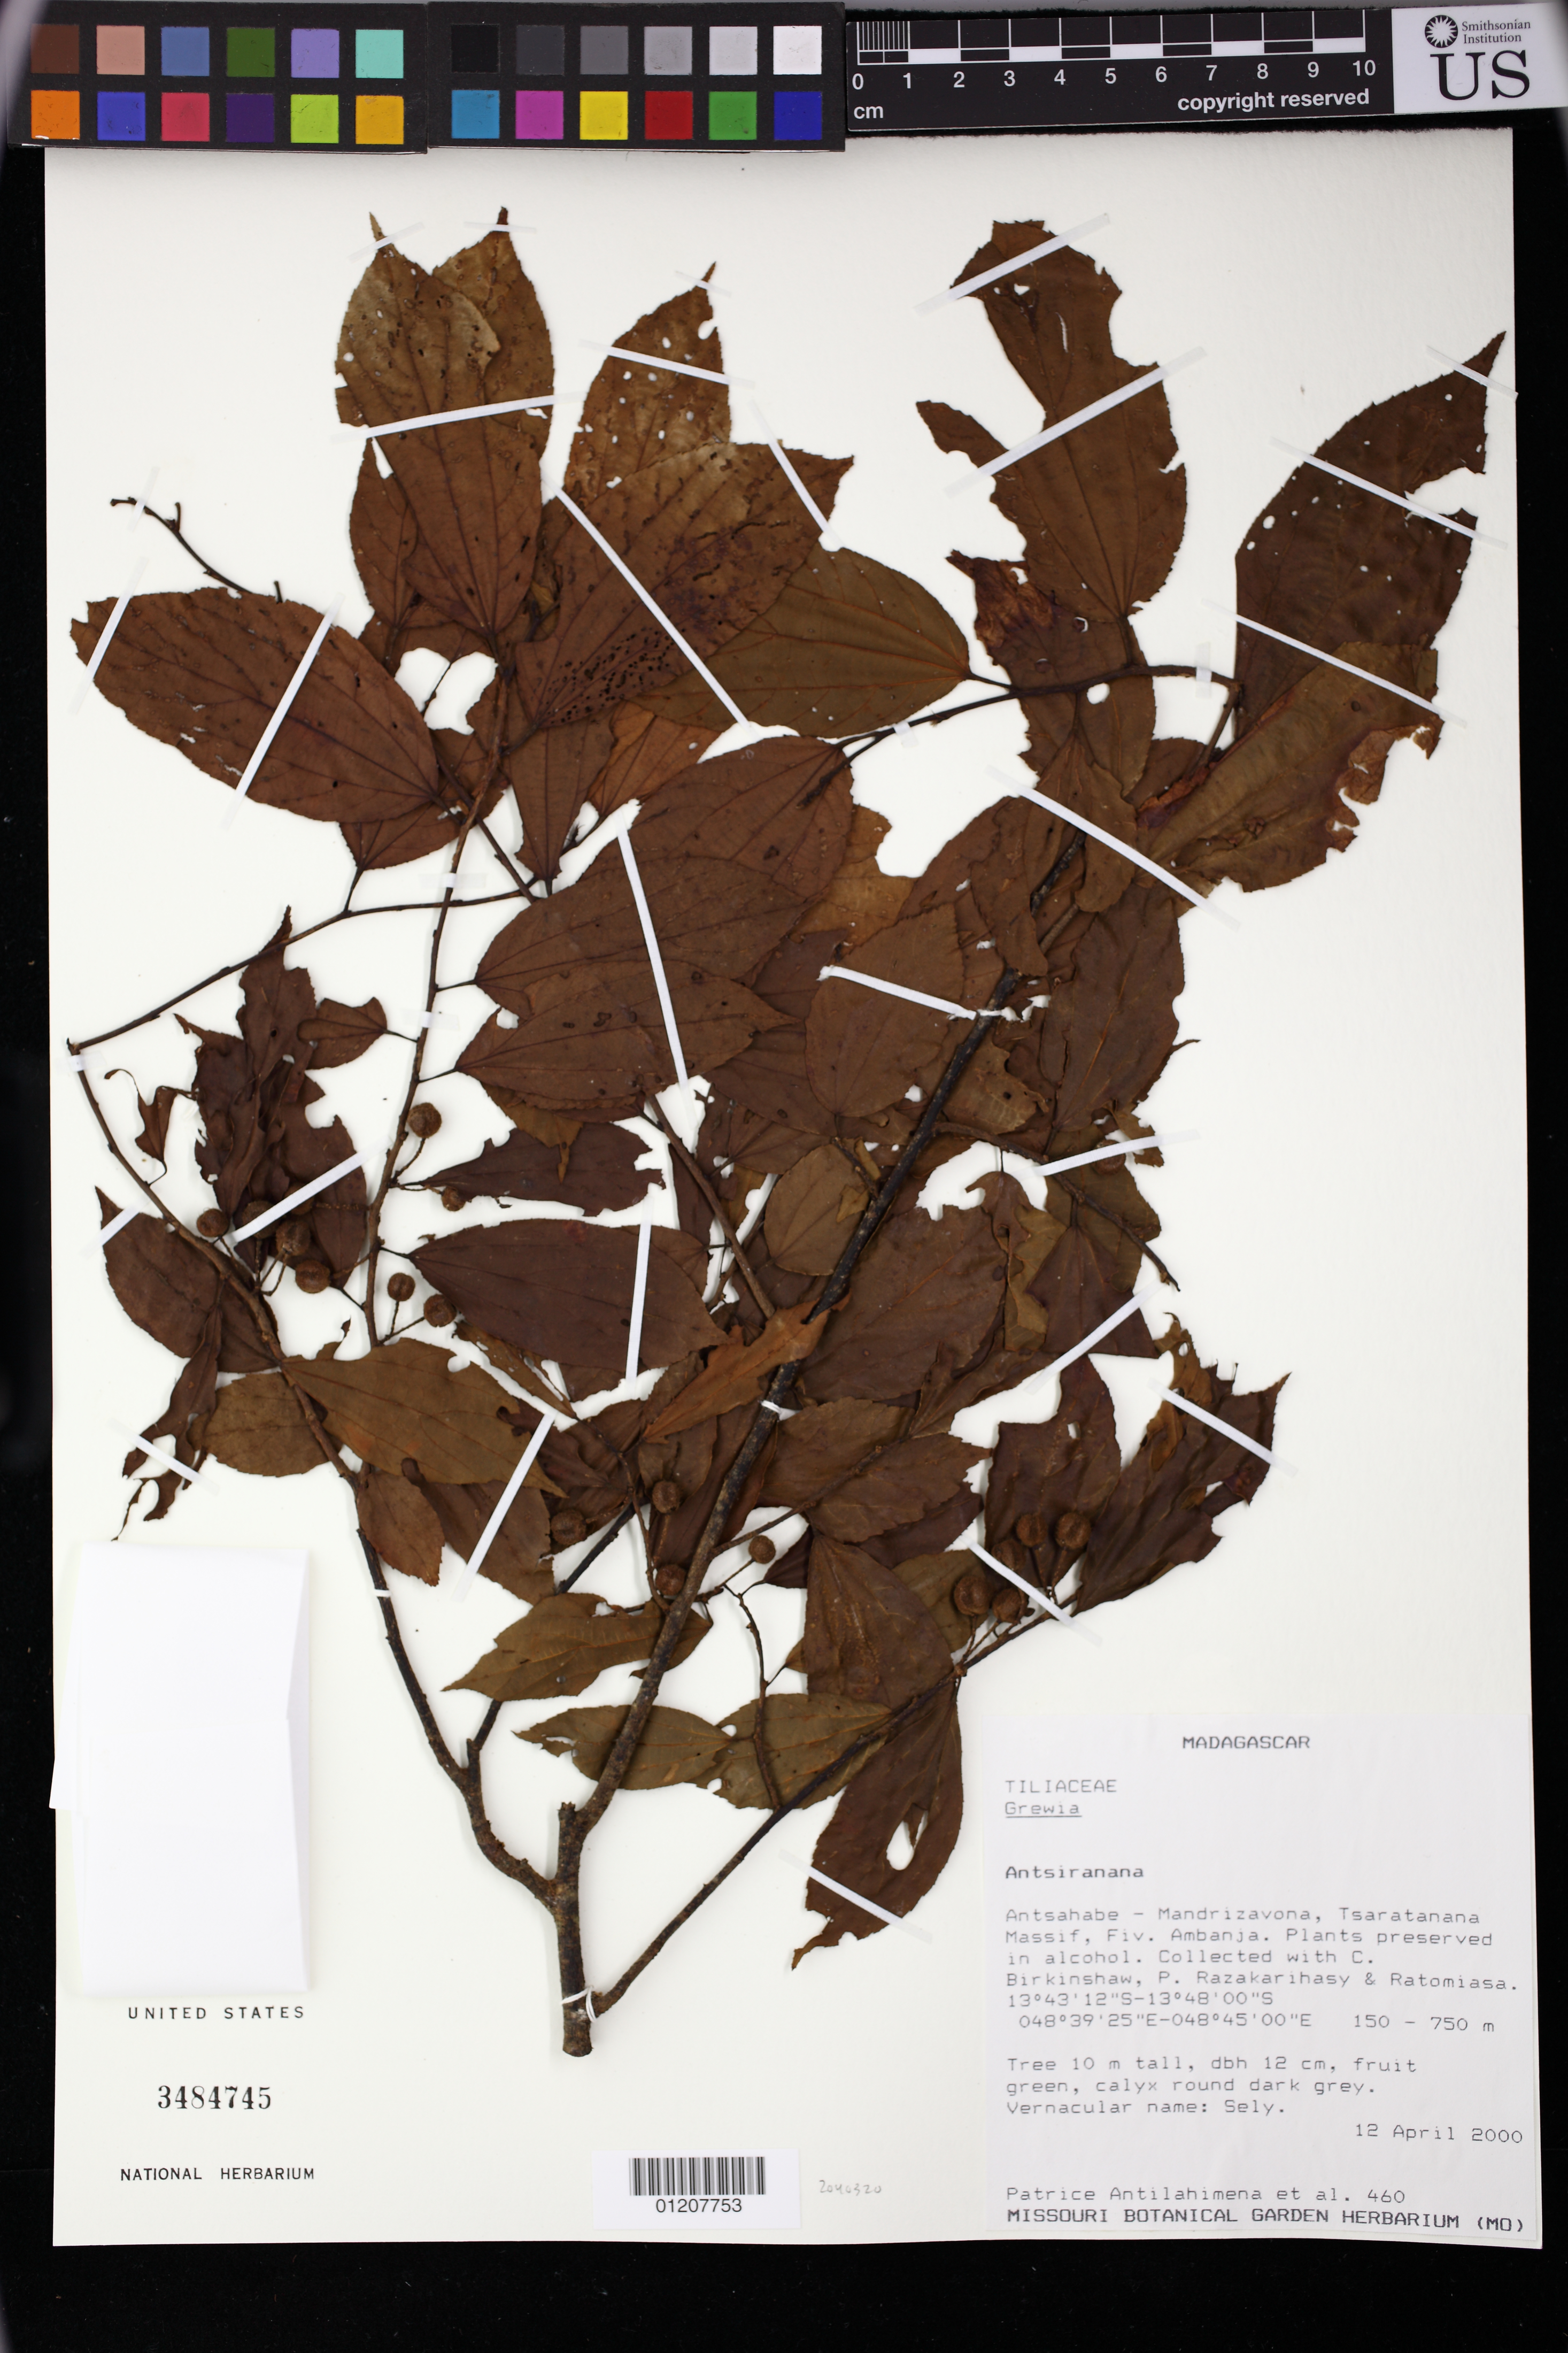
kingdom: Plantae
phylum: Tracheophyta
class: Magnoliopsida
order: Malvales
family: Malvaceae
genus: Grewia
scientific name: Grewia sambiranensis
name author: Capuron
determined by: Jourdain-Fievet, Lucile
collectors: P. Antilahimena, C. R. Birkinshaw, Razakarihasy, -- & Ratomiasa, --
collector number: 460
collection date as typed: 04 Dec 2000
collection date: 2000-12-04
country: Madagascar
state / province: Vakinankaratra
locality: Antsiranana. Antsahabe - Mandrizavona, Tsaratanana Massif, Fiv. Ambanja.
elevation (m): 150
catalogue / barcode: US 3484745